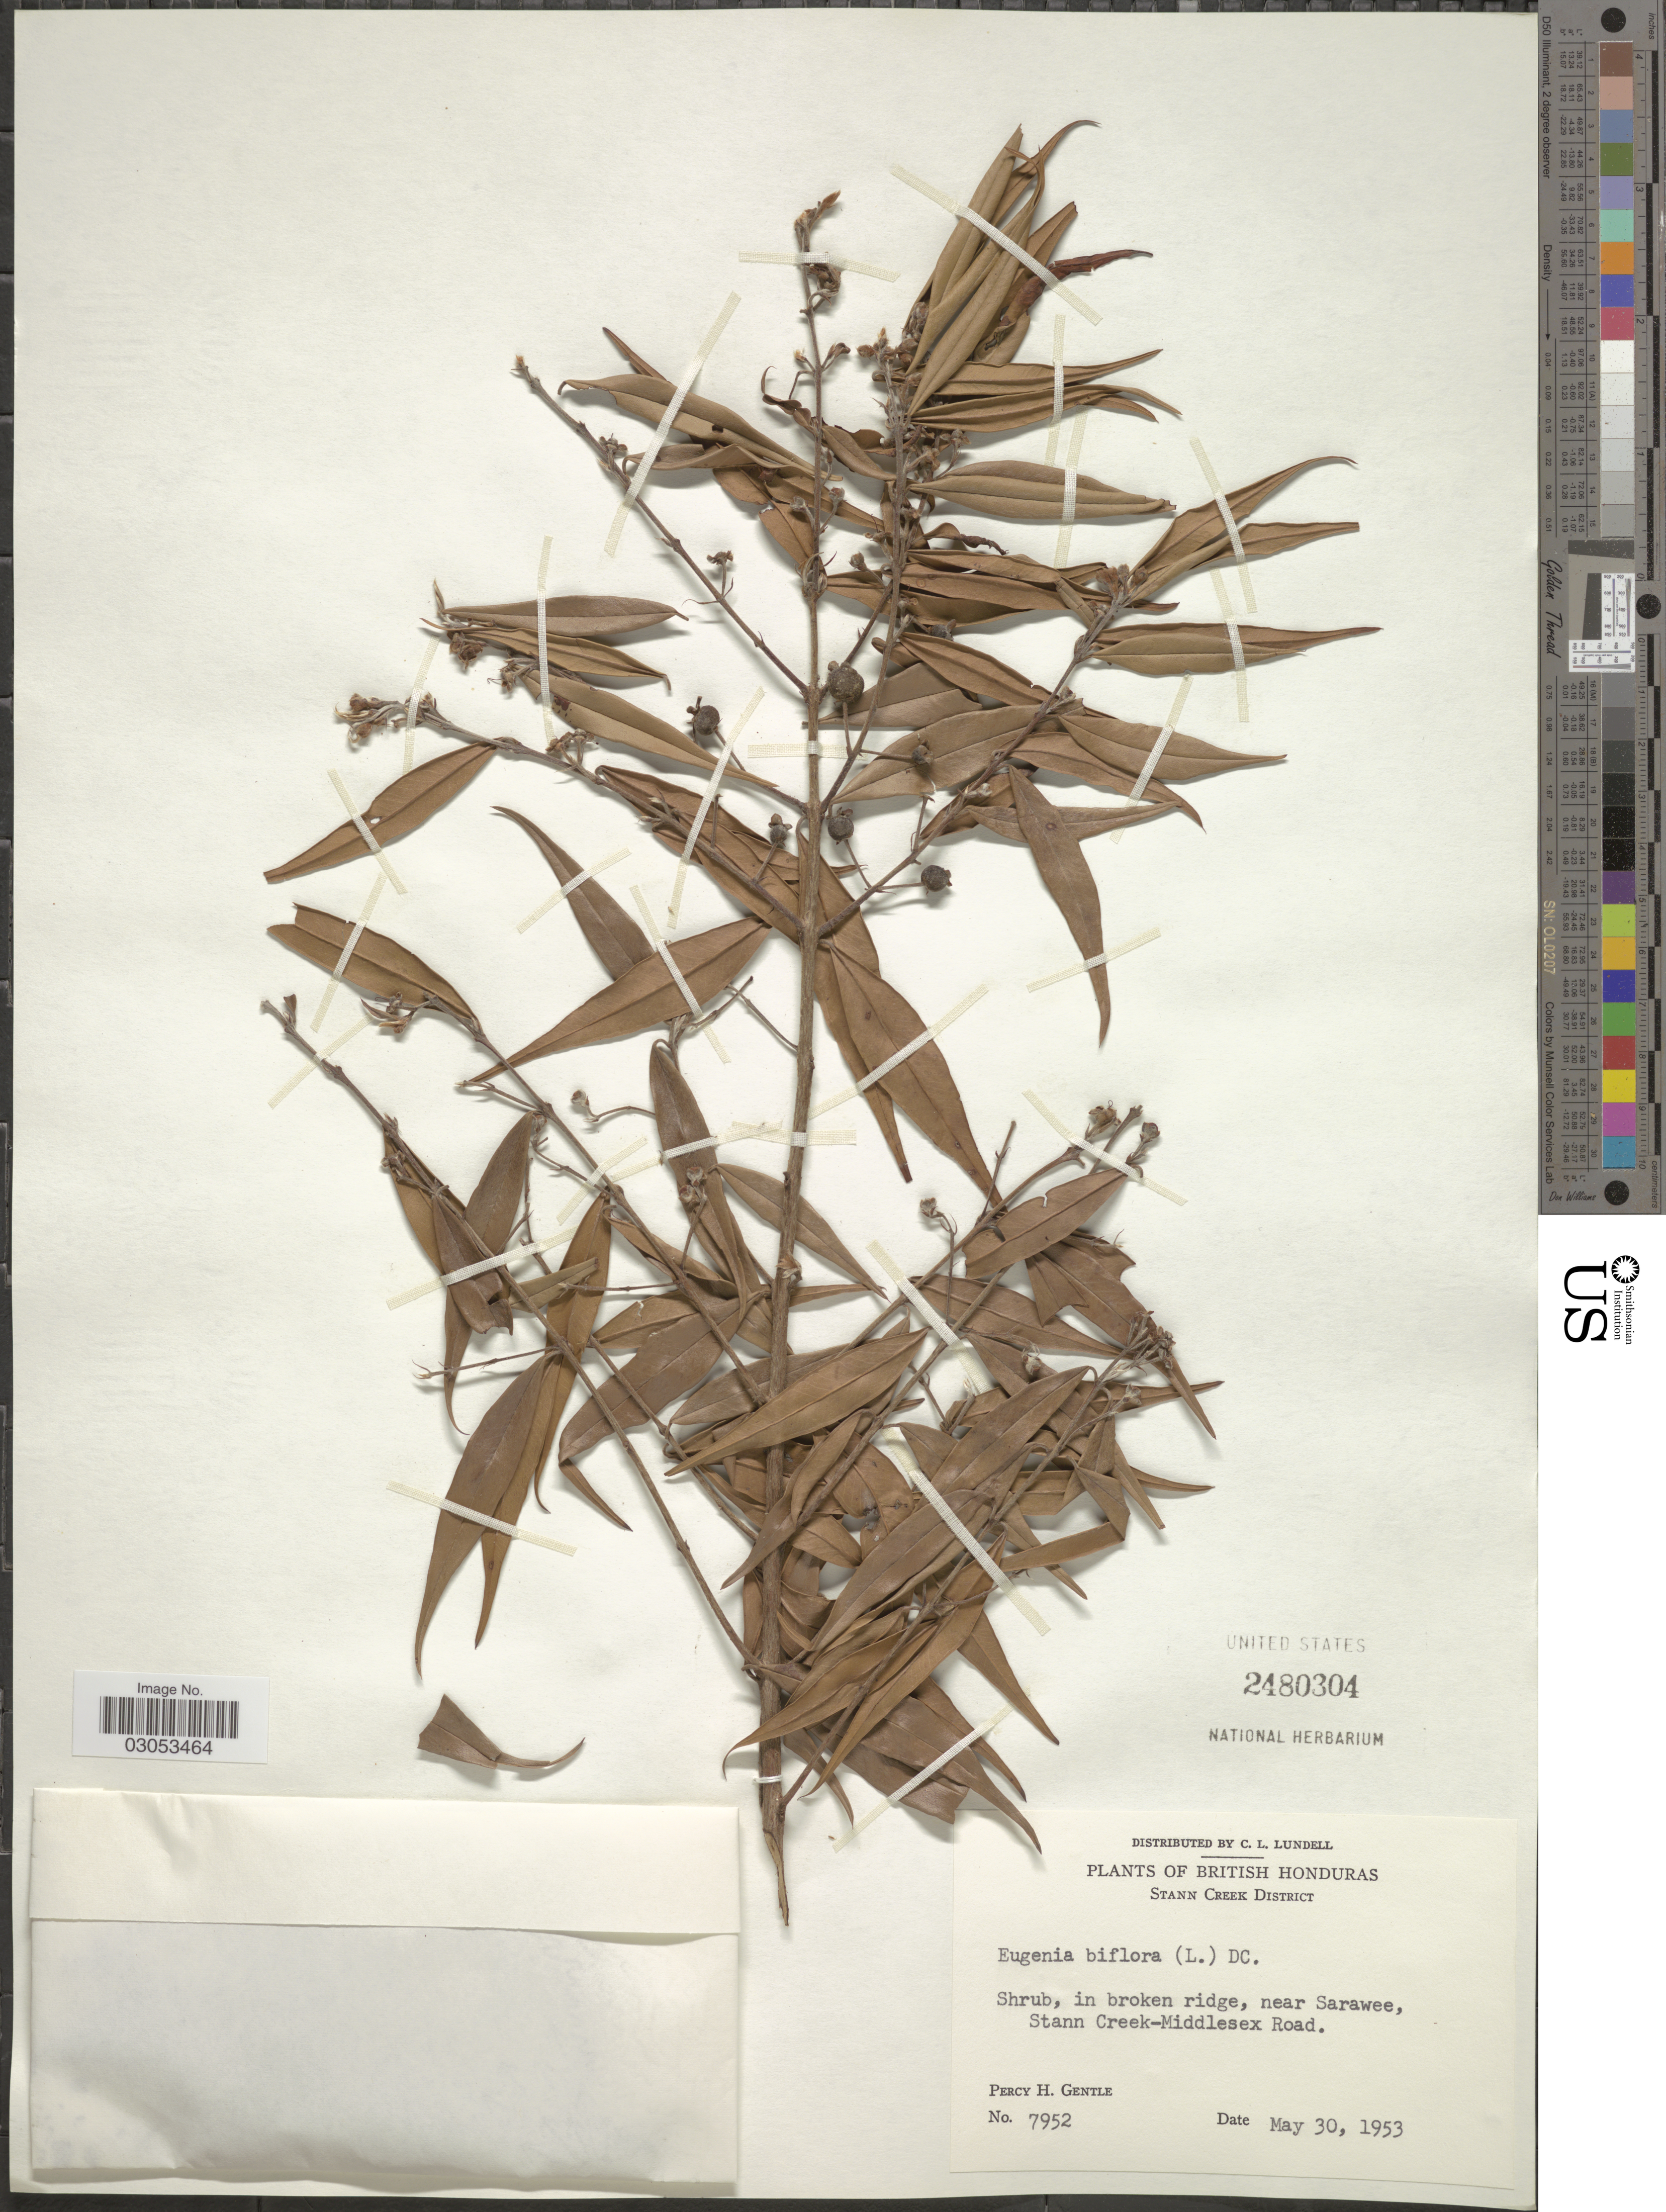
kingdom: Plantae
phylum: Tracheophyta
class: Magnoliopsida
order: Myrtales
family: Myrtaceae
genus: Eugenia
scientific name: Eugenia biflora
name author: (L.) DC.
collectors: P. H. Gentle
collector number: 7952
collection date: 1953-05-30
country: Belize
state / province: Stann Creek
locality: British Honduras. Stann Creek District. In broken ridge, near Sarawee, Stann Creek-Middlesex Road.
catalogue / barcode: US 2480304